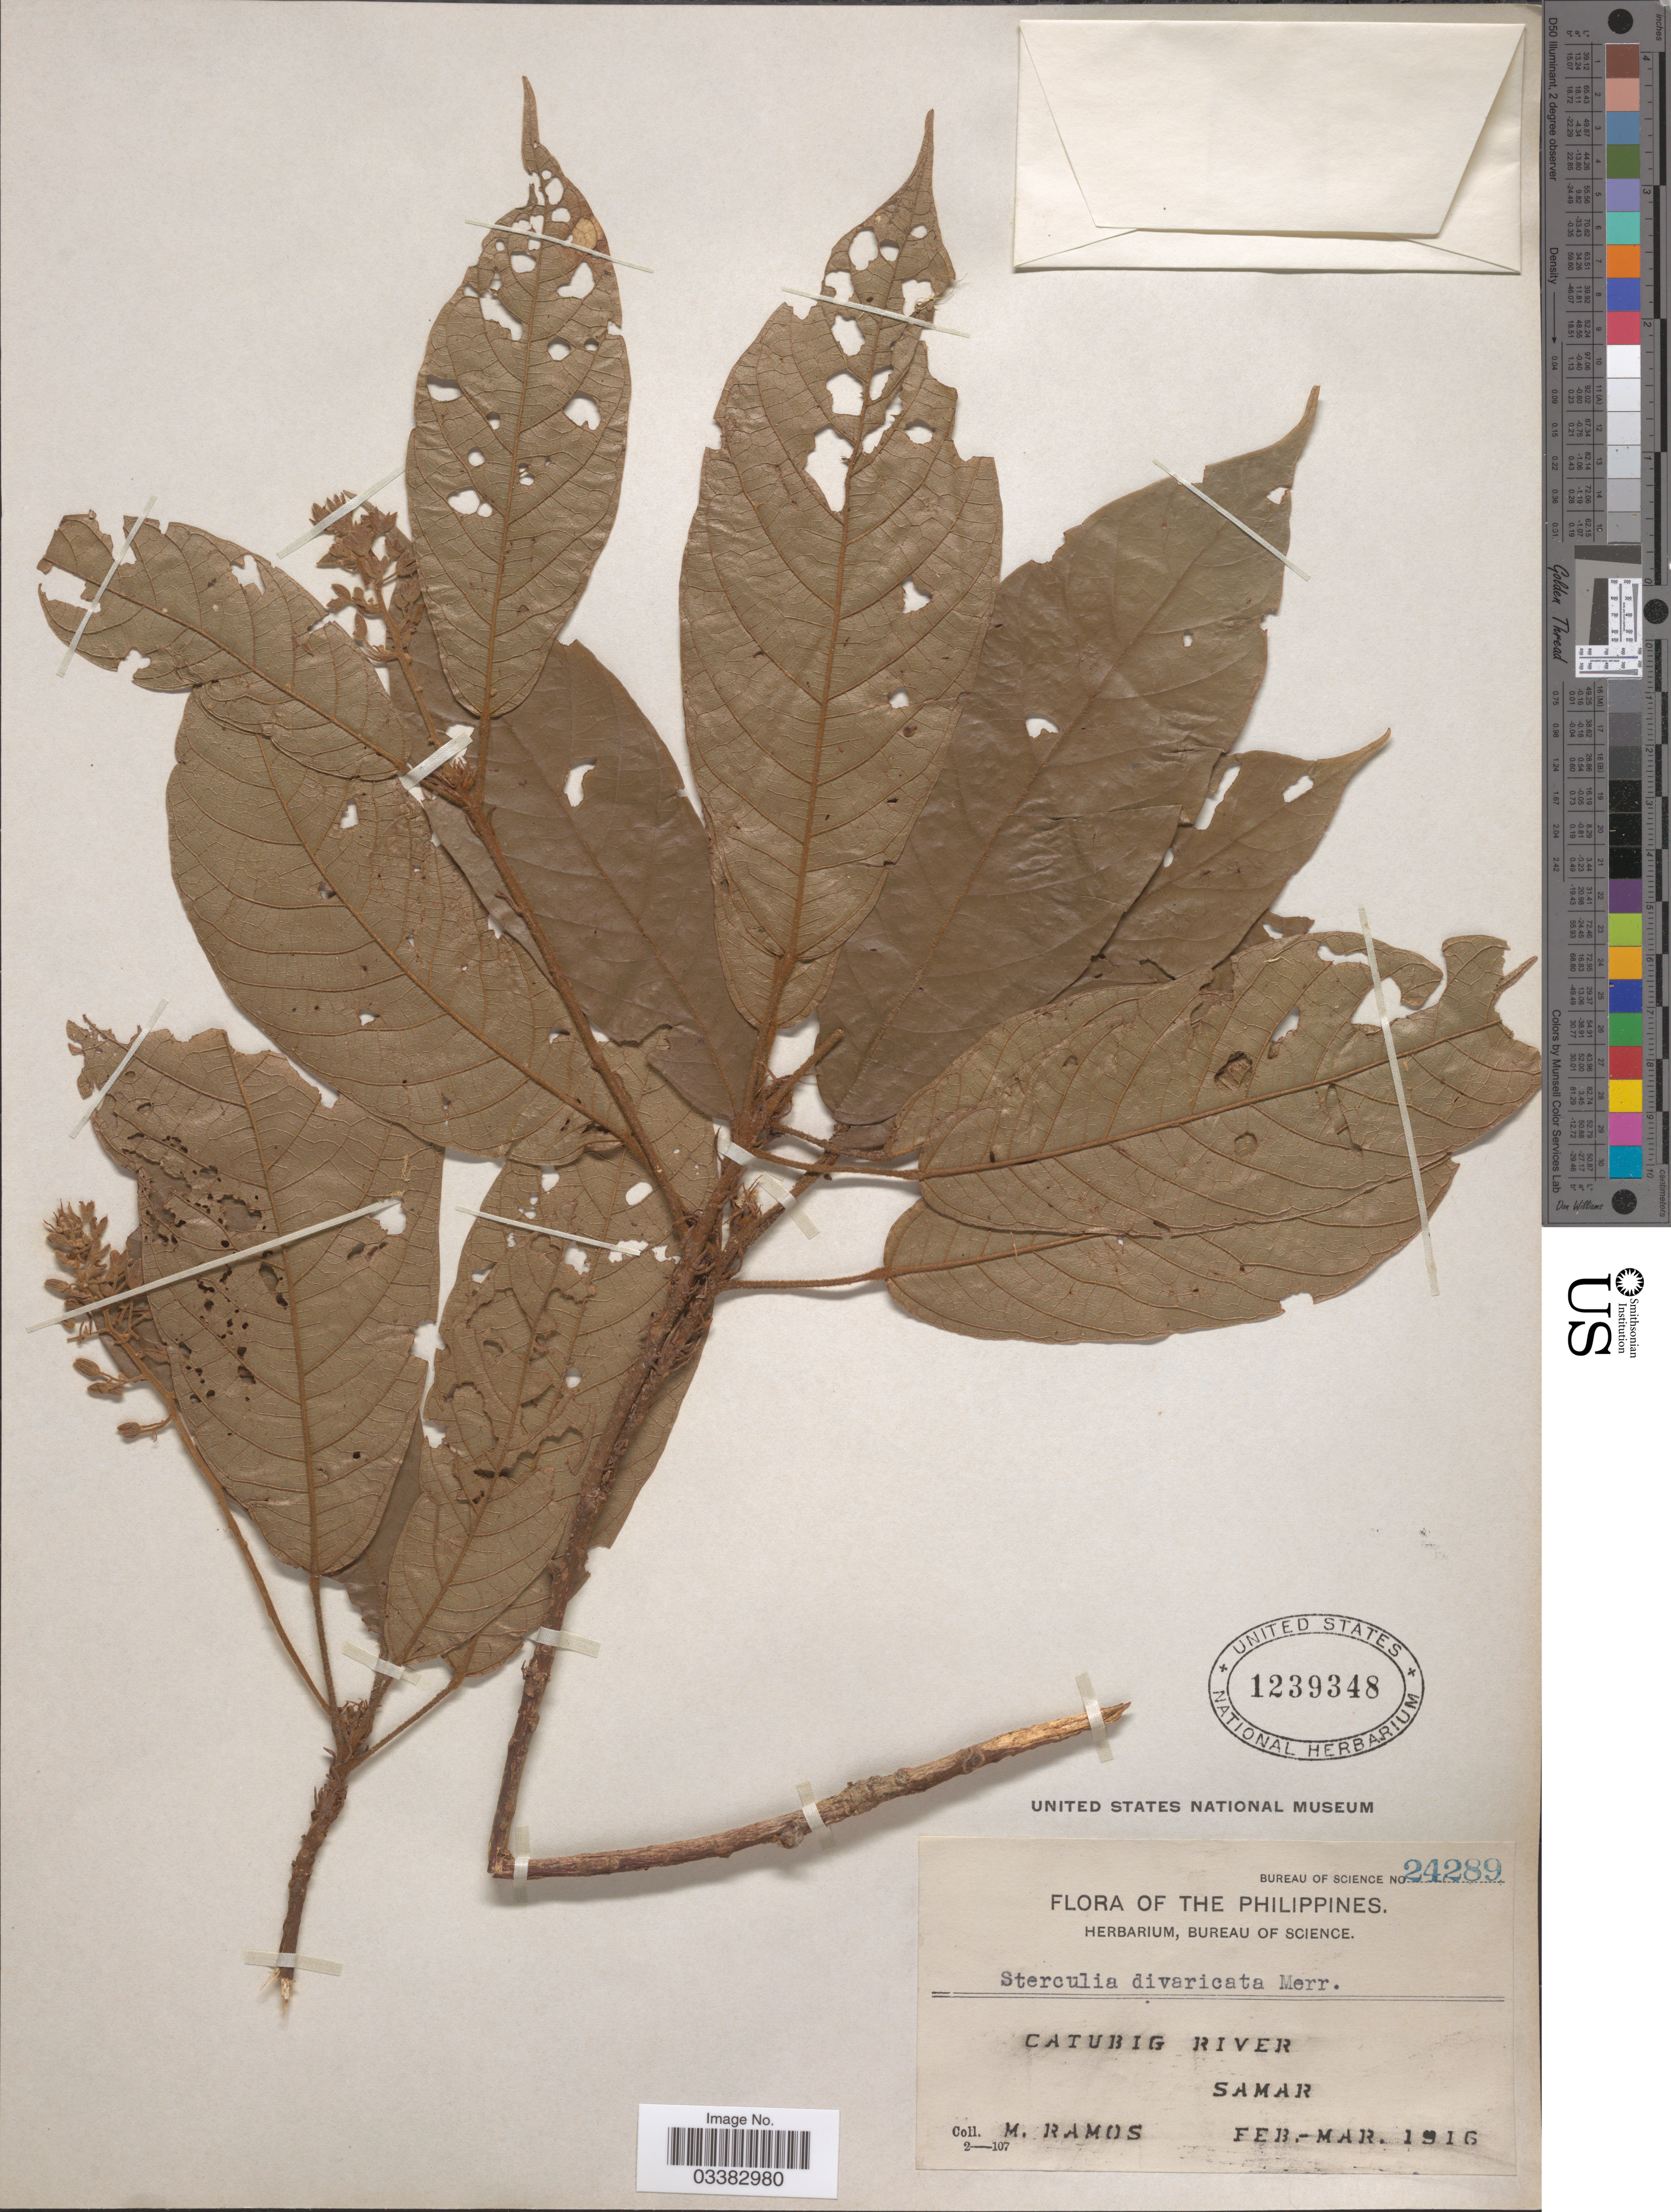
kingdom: Plantae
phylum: Tracheophyta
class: Magnoliopsida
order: Malvales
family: Malvaceae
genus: Sterculia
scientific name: Sterculia divaricata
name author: Merr.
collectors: M. Ramos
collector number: Bureau of Science 24289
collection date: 1916-02/1916-03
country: Philippines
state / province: Eastern Visayas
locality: Catubig River, Samar.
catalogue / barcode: US 1239348